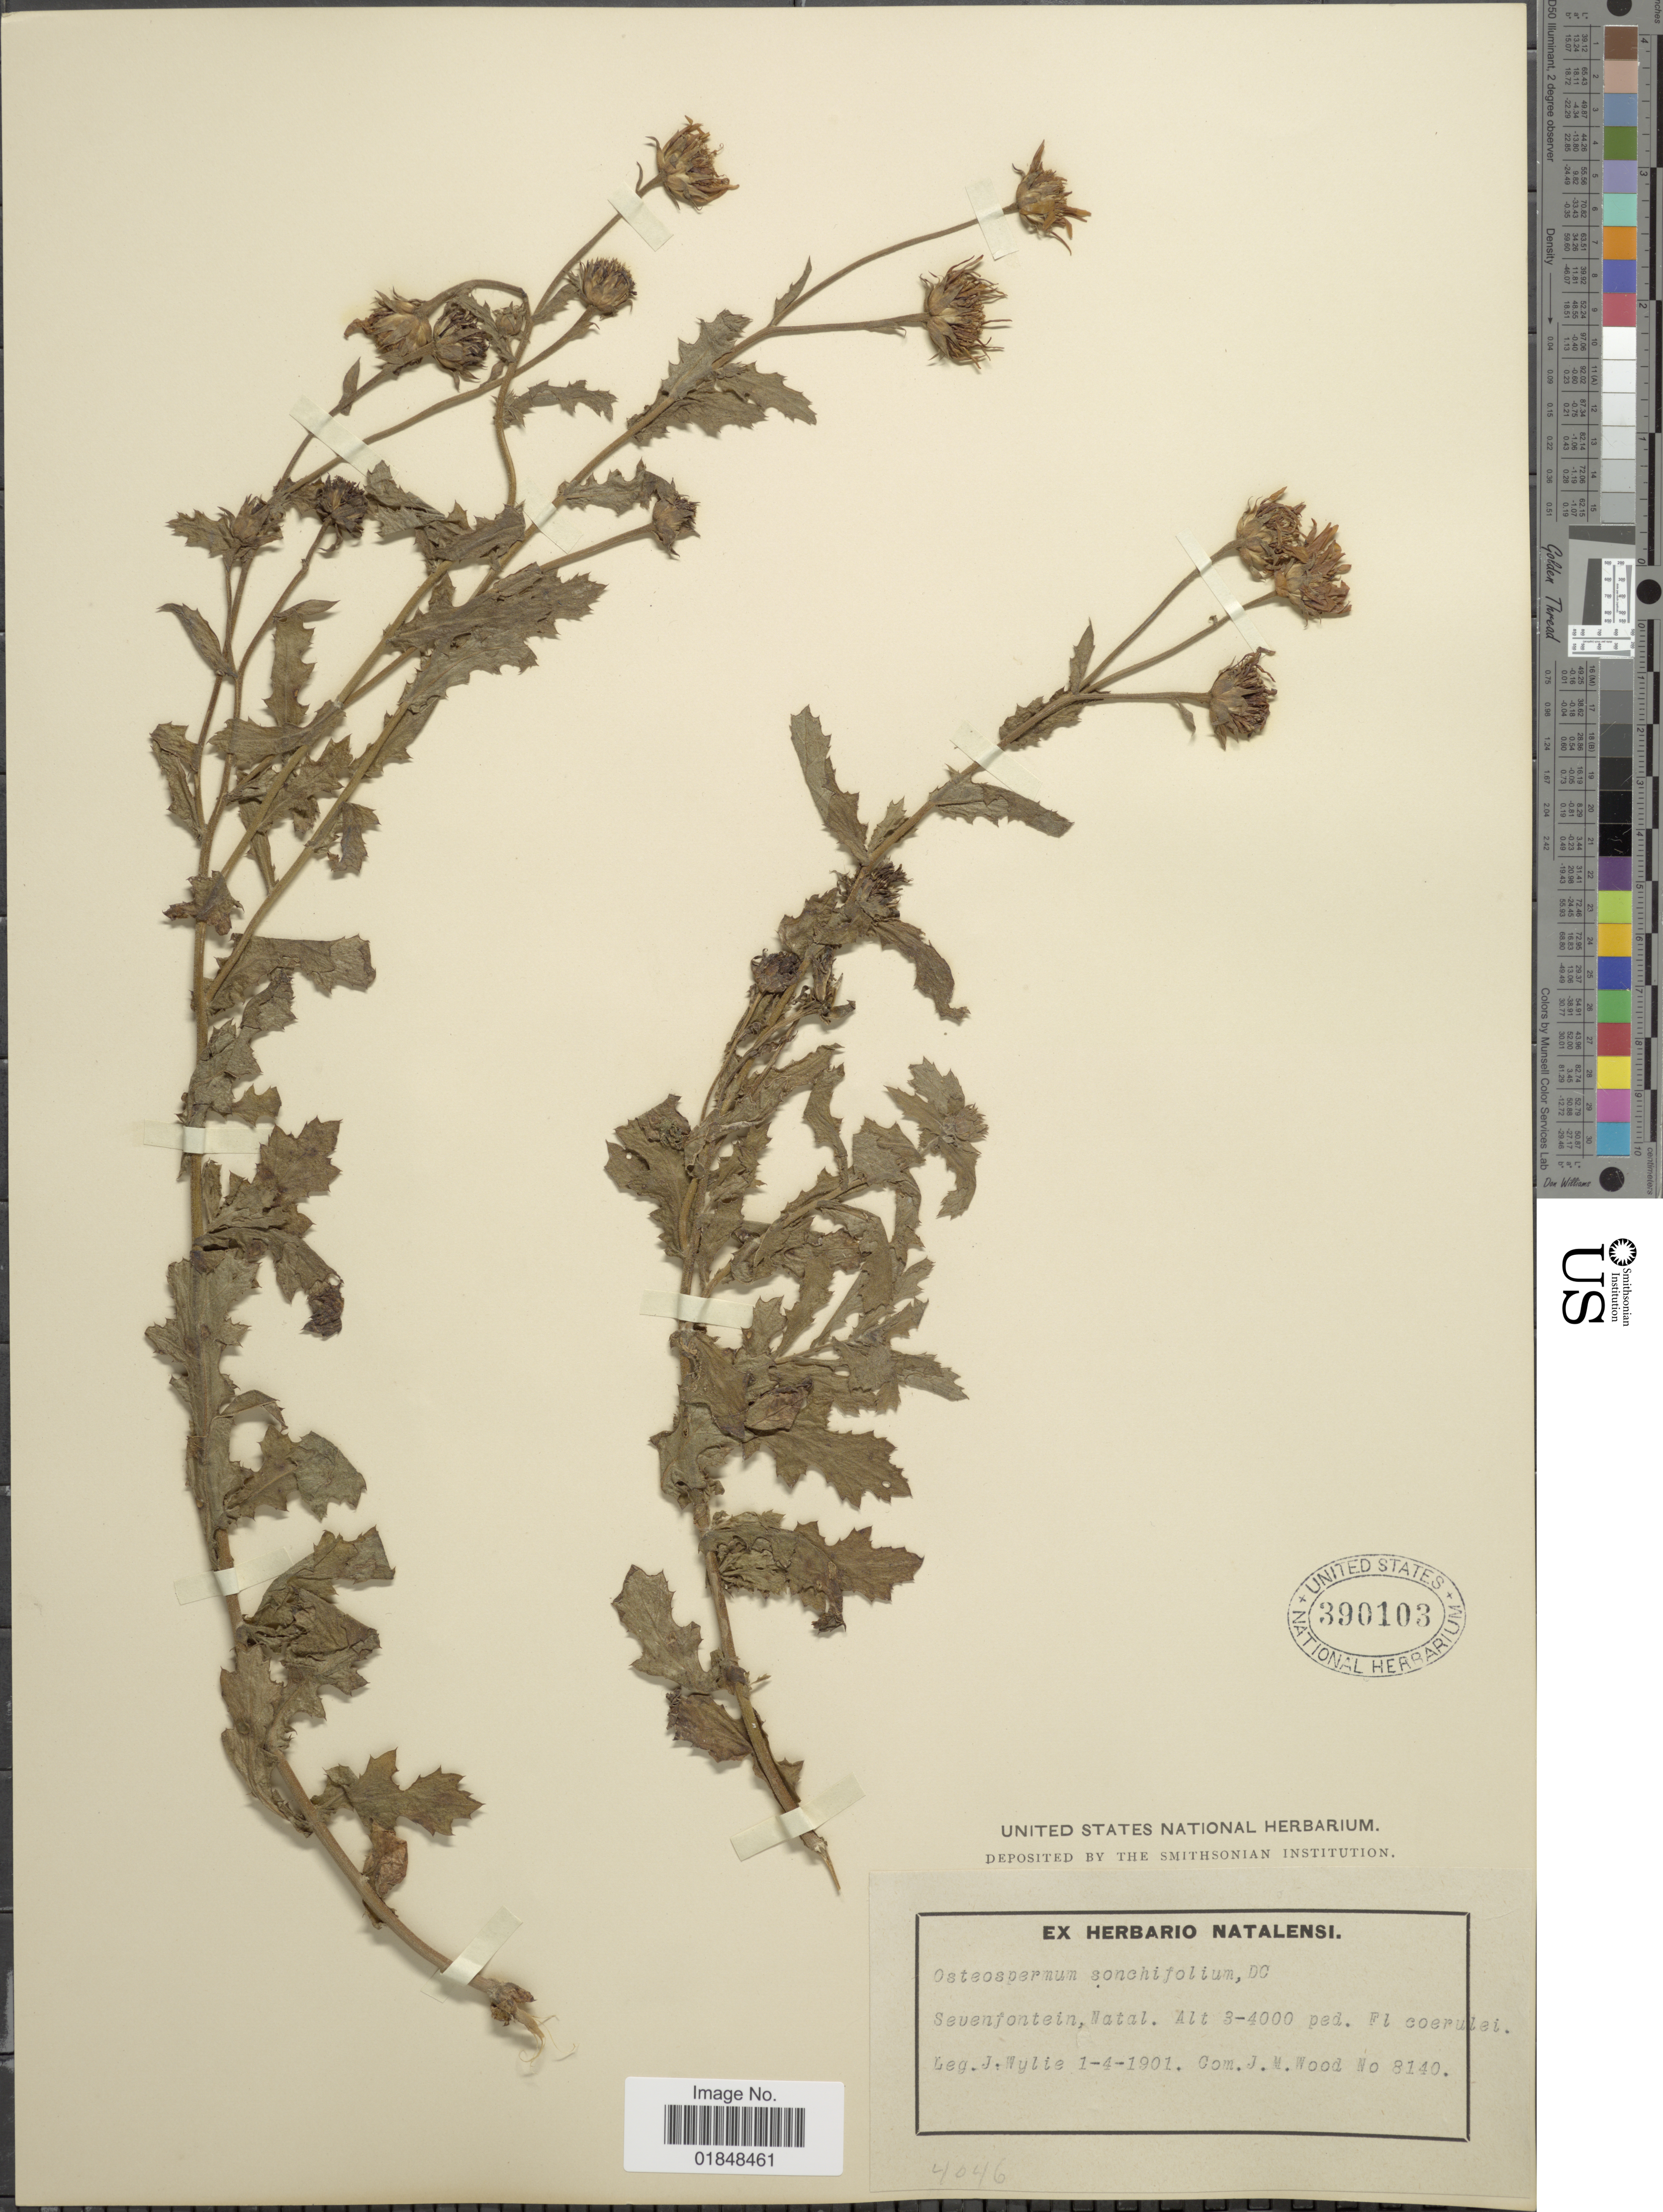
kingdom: Plantae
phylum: Tracheophyta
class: Magnoliopsida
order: Asterales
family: Asteraceae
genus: Garuleum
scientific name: Garuleum sonchifolium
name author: (DC.) Norl.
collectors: J. Wylie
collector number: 8140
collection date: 1901-04-01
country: South Africa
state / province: KwaZulu-Natal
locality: Sevenfontein, Natal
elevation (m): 914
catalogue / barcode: US 390103